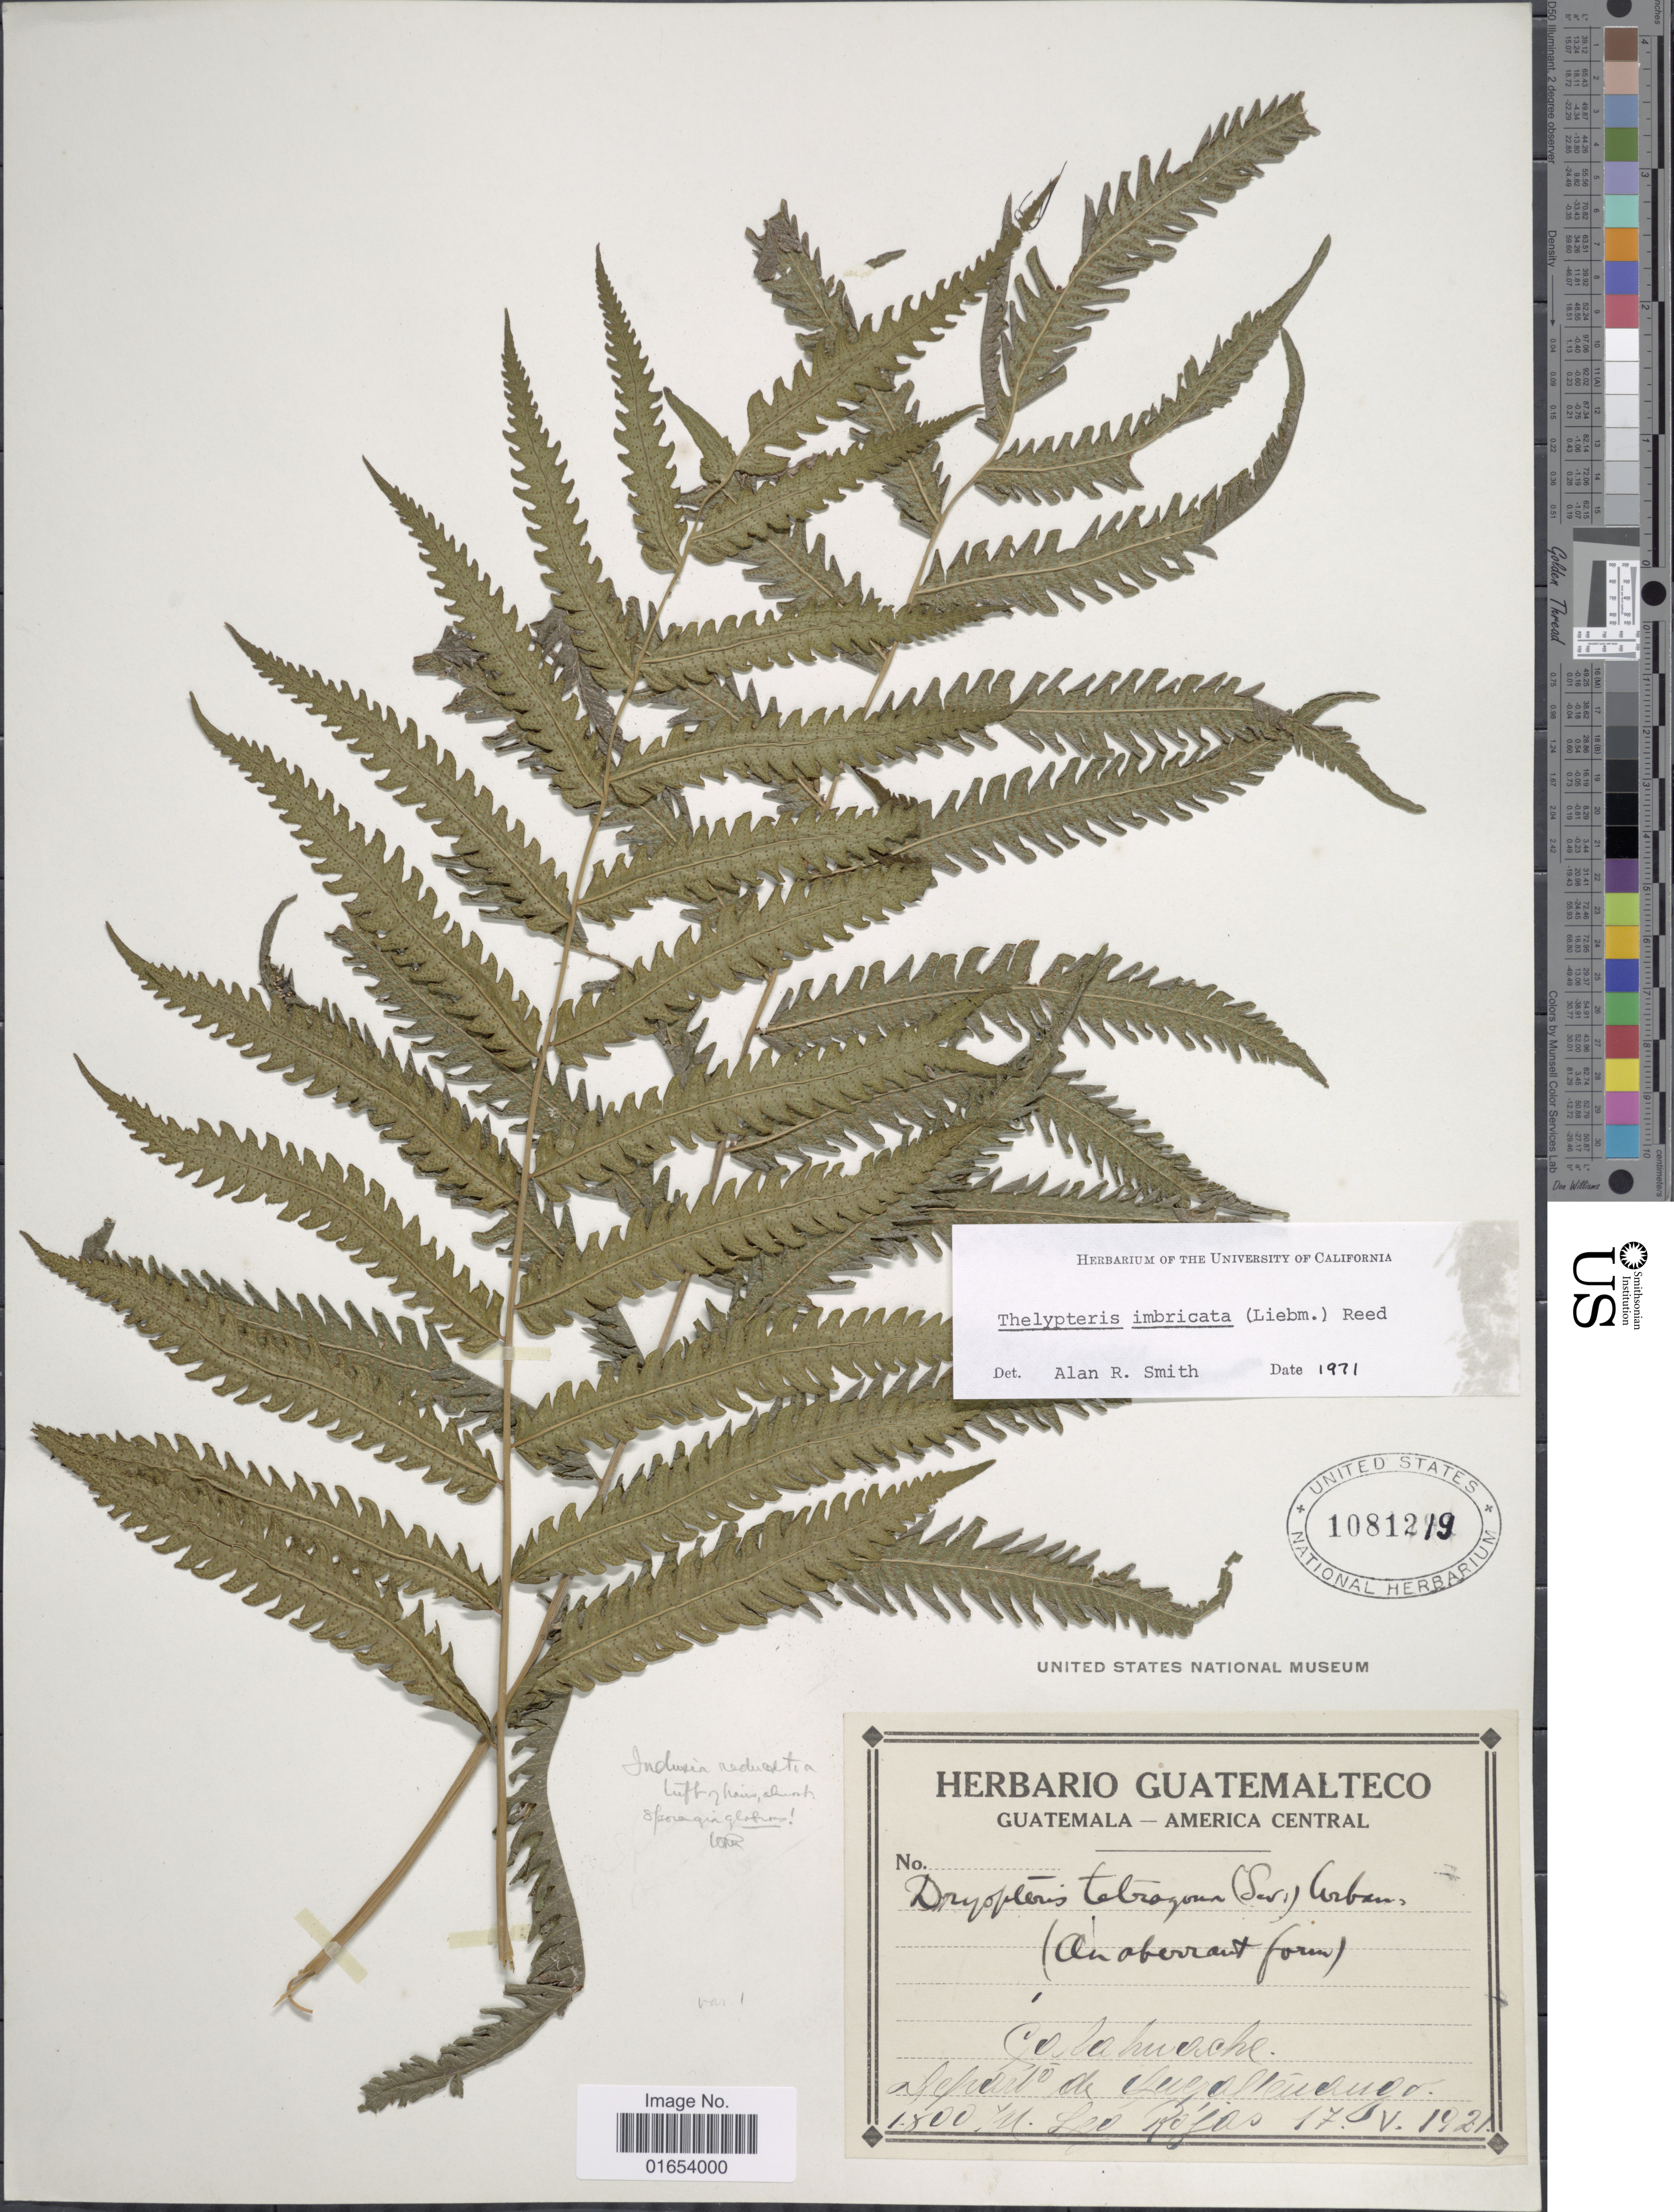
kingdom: Plantae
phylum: Tracheophyta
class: Polypodiopsida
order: Polypodiales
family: Thelypteridaceae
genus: Goniopteris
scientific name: Goniopteris imbricata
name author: (Liebm.) Á. Löve & D. Löve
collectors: L. Rojas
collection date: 1921-05-17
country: Guatemala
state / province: Quetzaltenango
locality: Calahuache, Departo de Quetzaltenango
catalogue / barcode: US 1081219